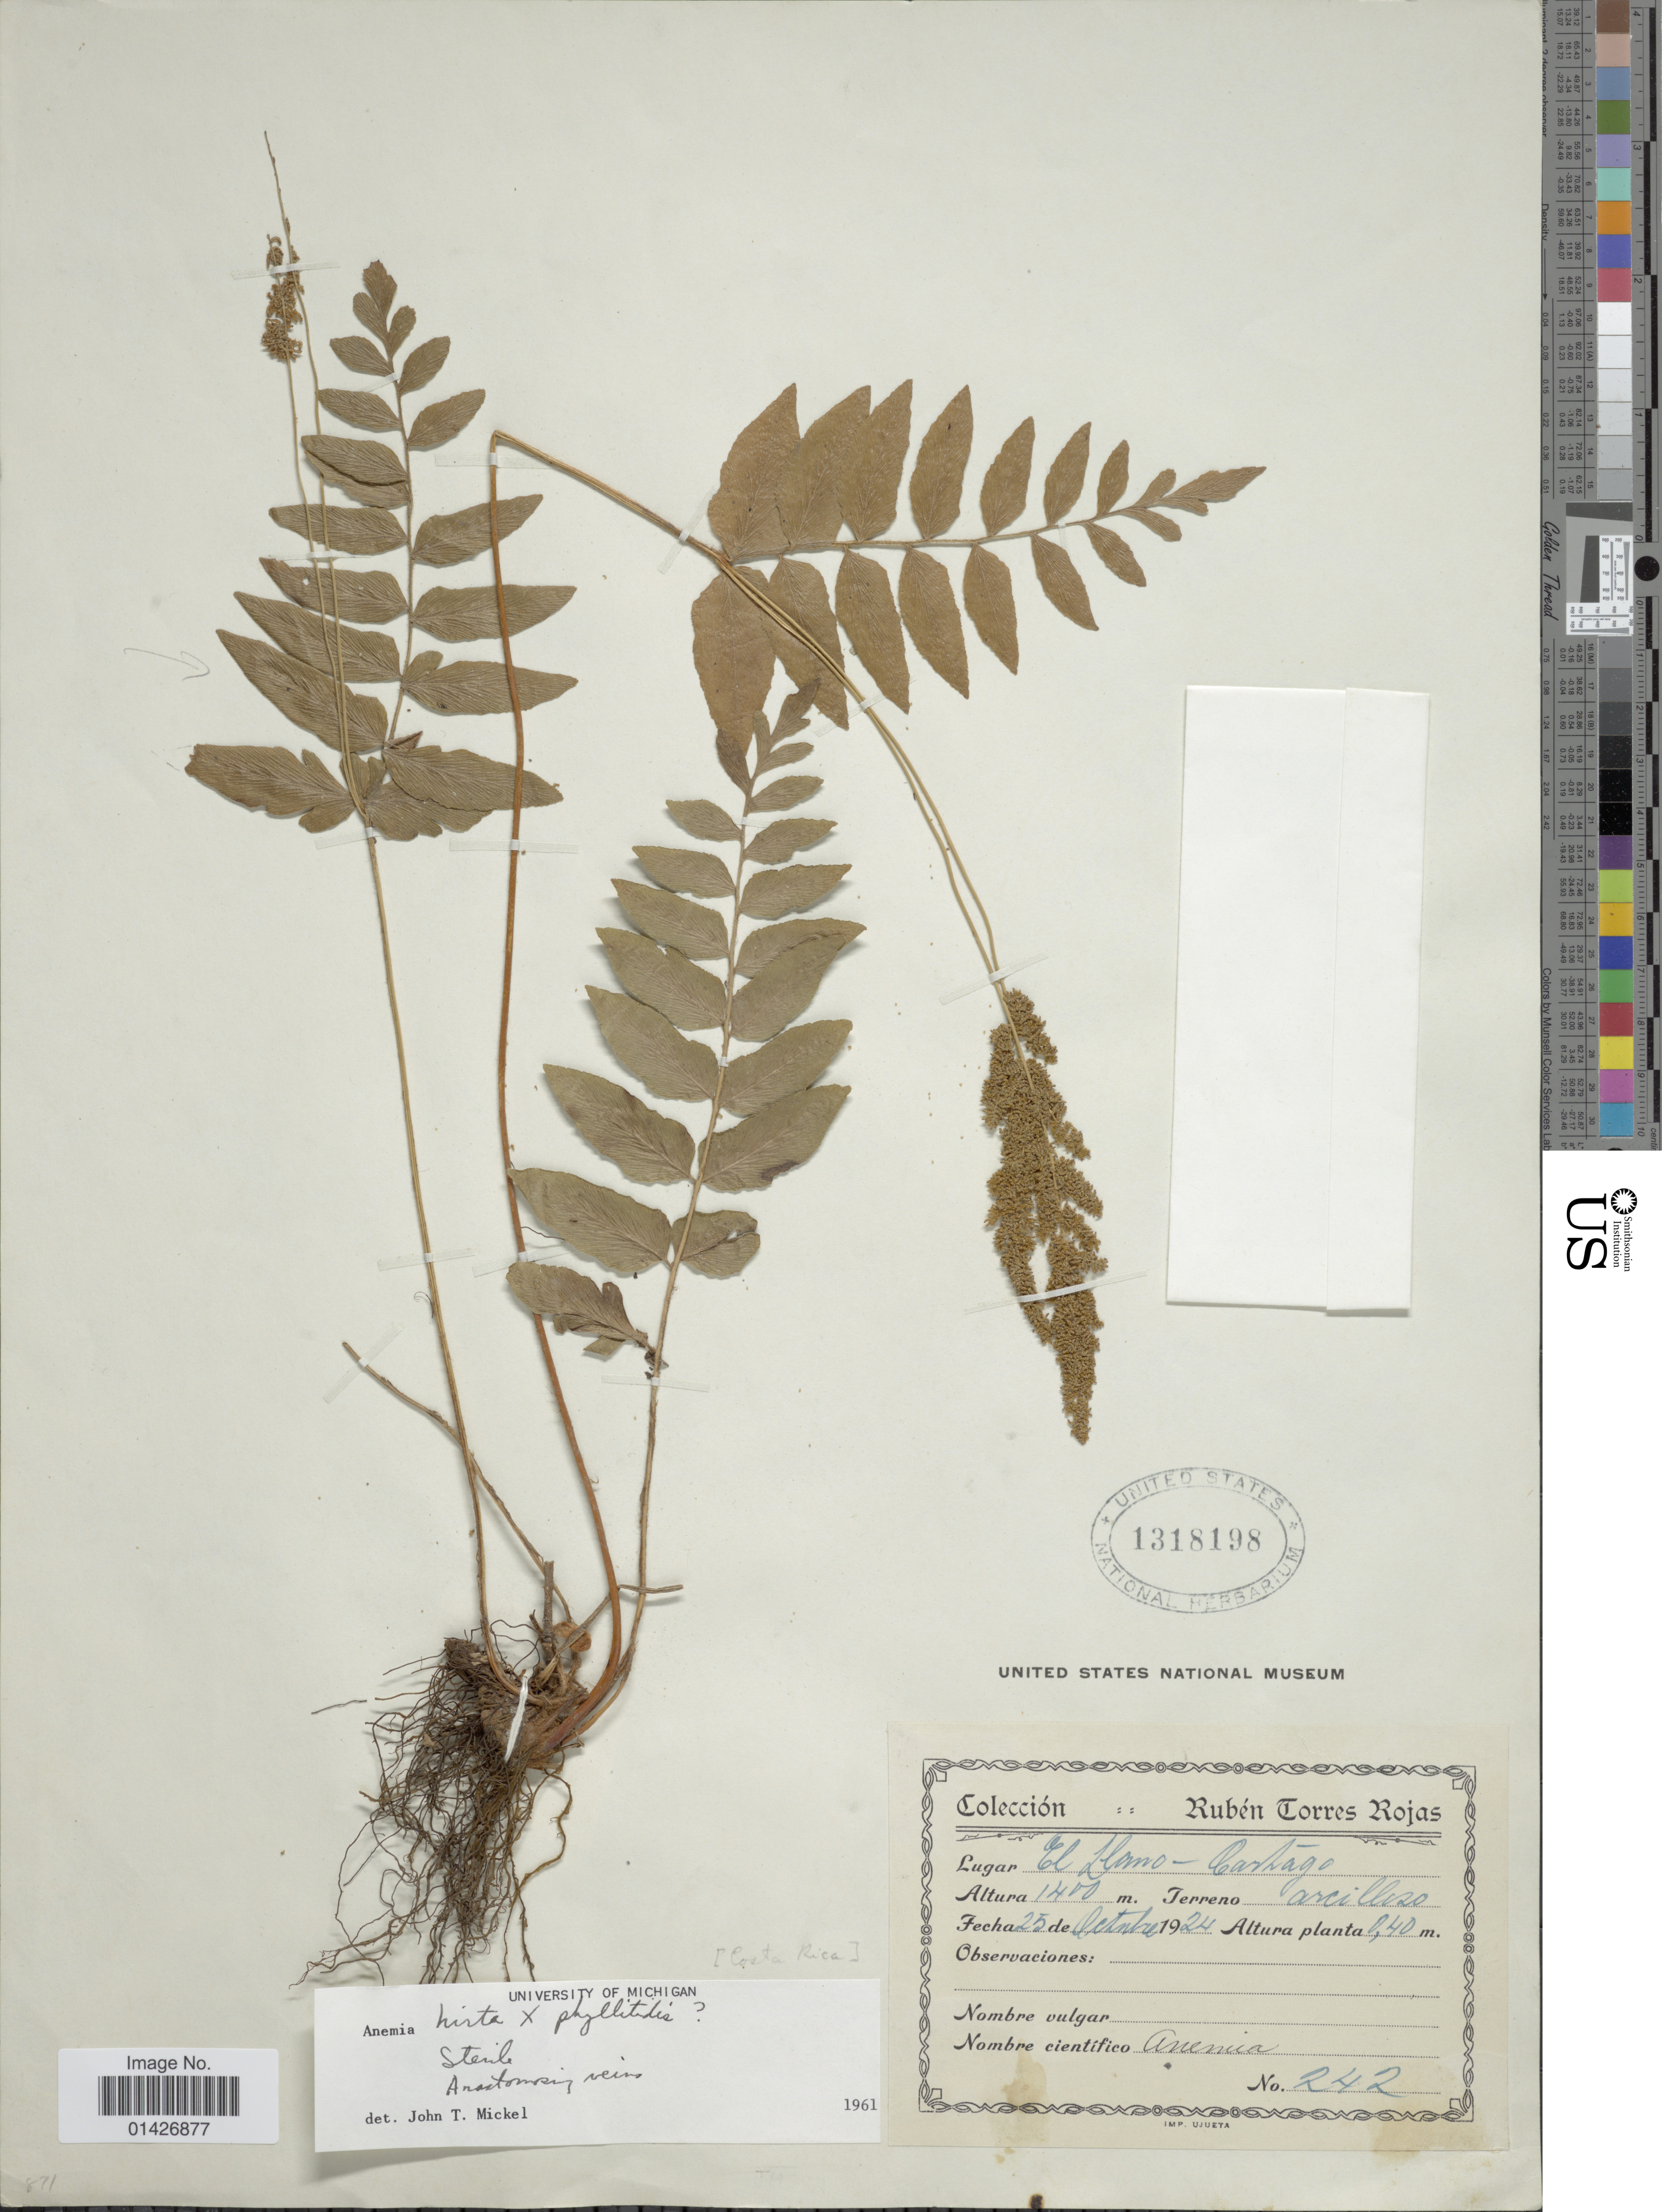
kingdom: Plantae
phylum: Tracheophyta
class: Polypodiopsida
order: Schizaeales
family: Anemiaceae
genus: Anemia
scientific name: Anemia sp.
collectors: R. Torres Rojas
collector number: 242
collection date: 1924-10-25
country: Costa Rica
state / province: Cartago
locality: El Llamo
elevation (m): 1400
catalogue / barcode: US 1318198